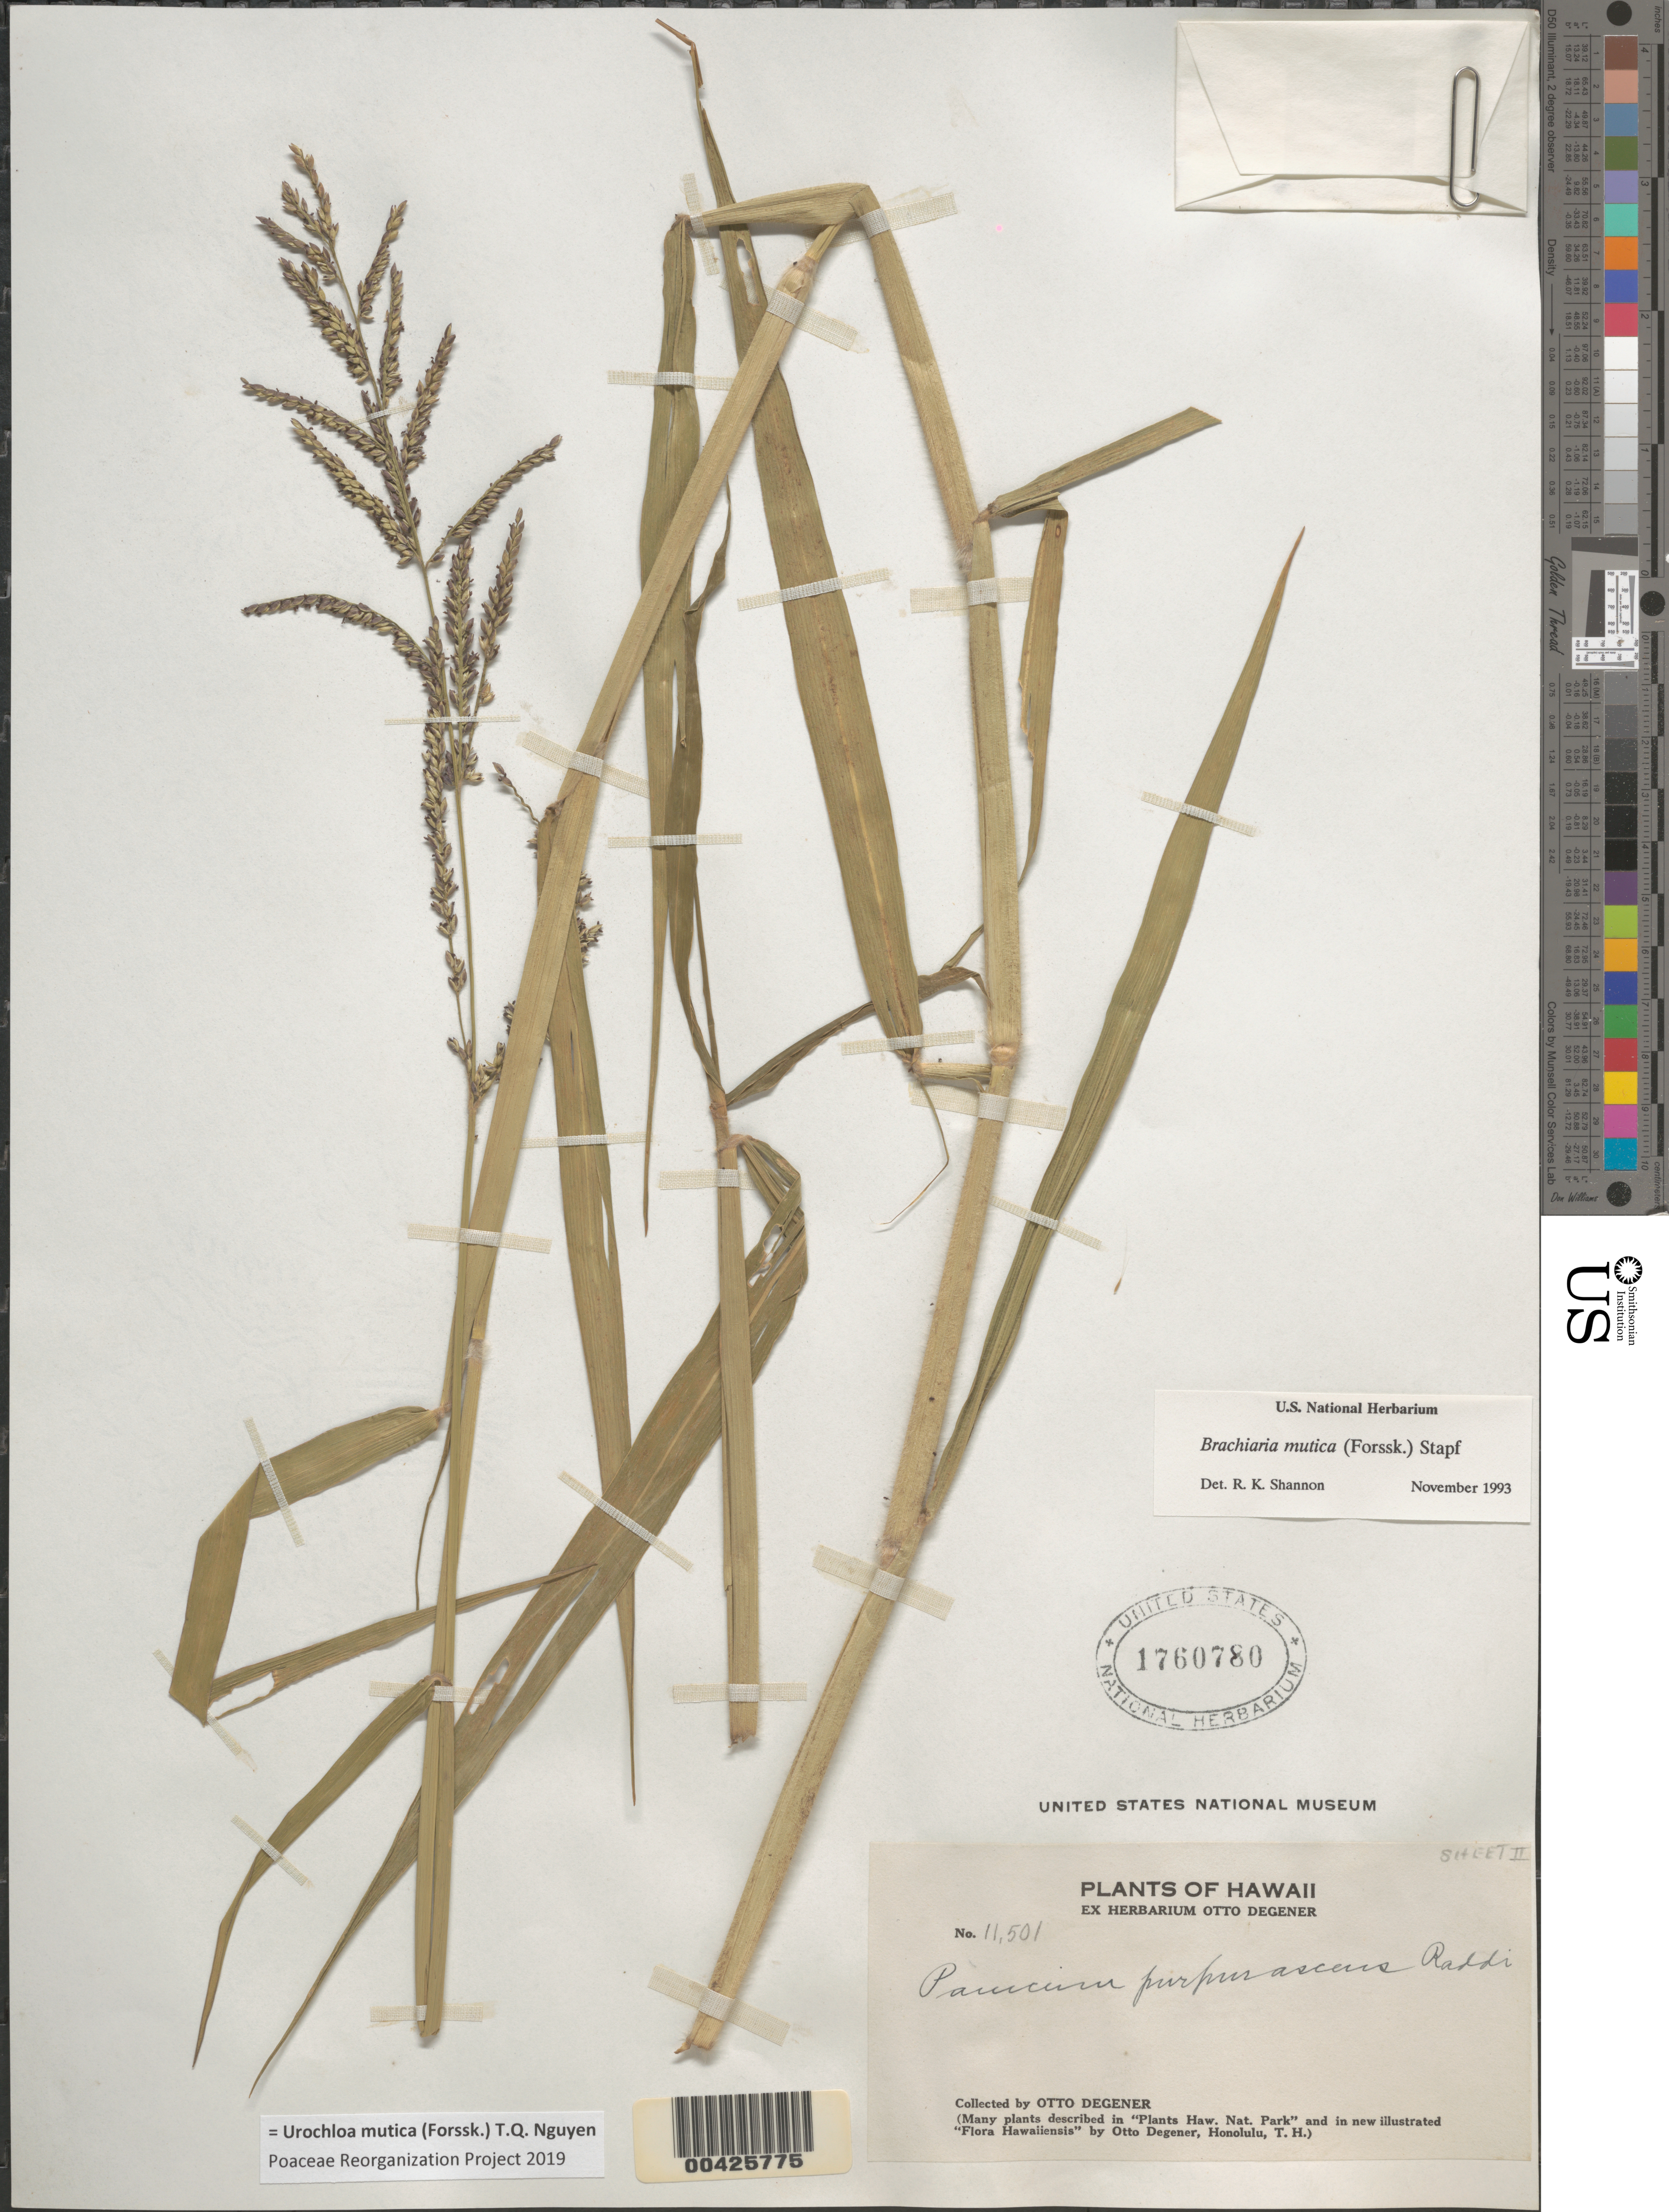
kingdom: Plantae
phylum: Tracheophyta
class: Liliopsida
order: Poales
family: Poaceae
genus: Urochloa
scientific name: Urochloa mutica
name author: (Forssk.) T.Q. Nguyen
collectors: O. Degener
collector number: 11501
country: United States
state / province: Hawaii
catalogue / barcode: US 1760780